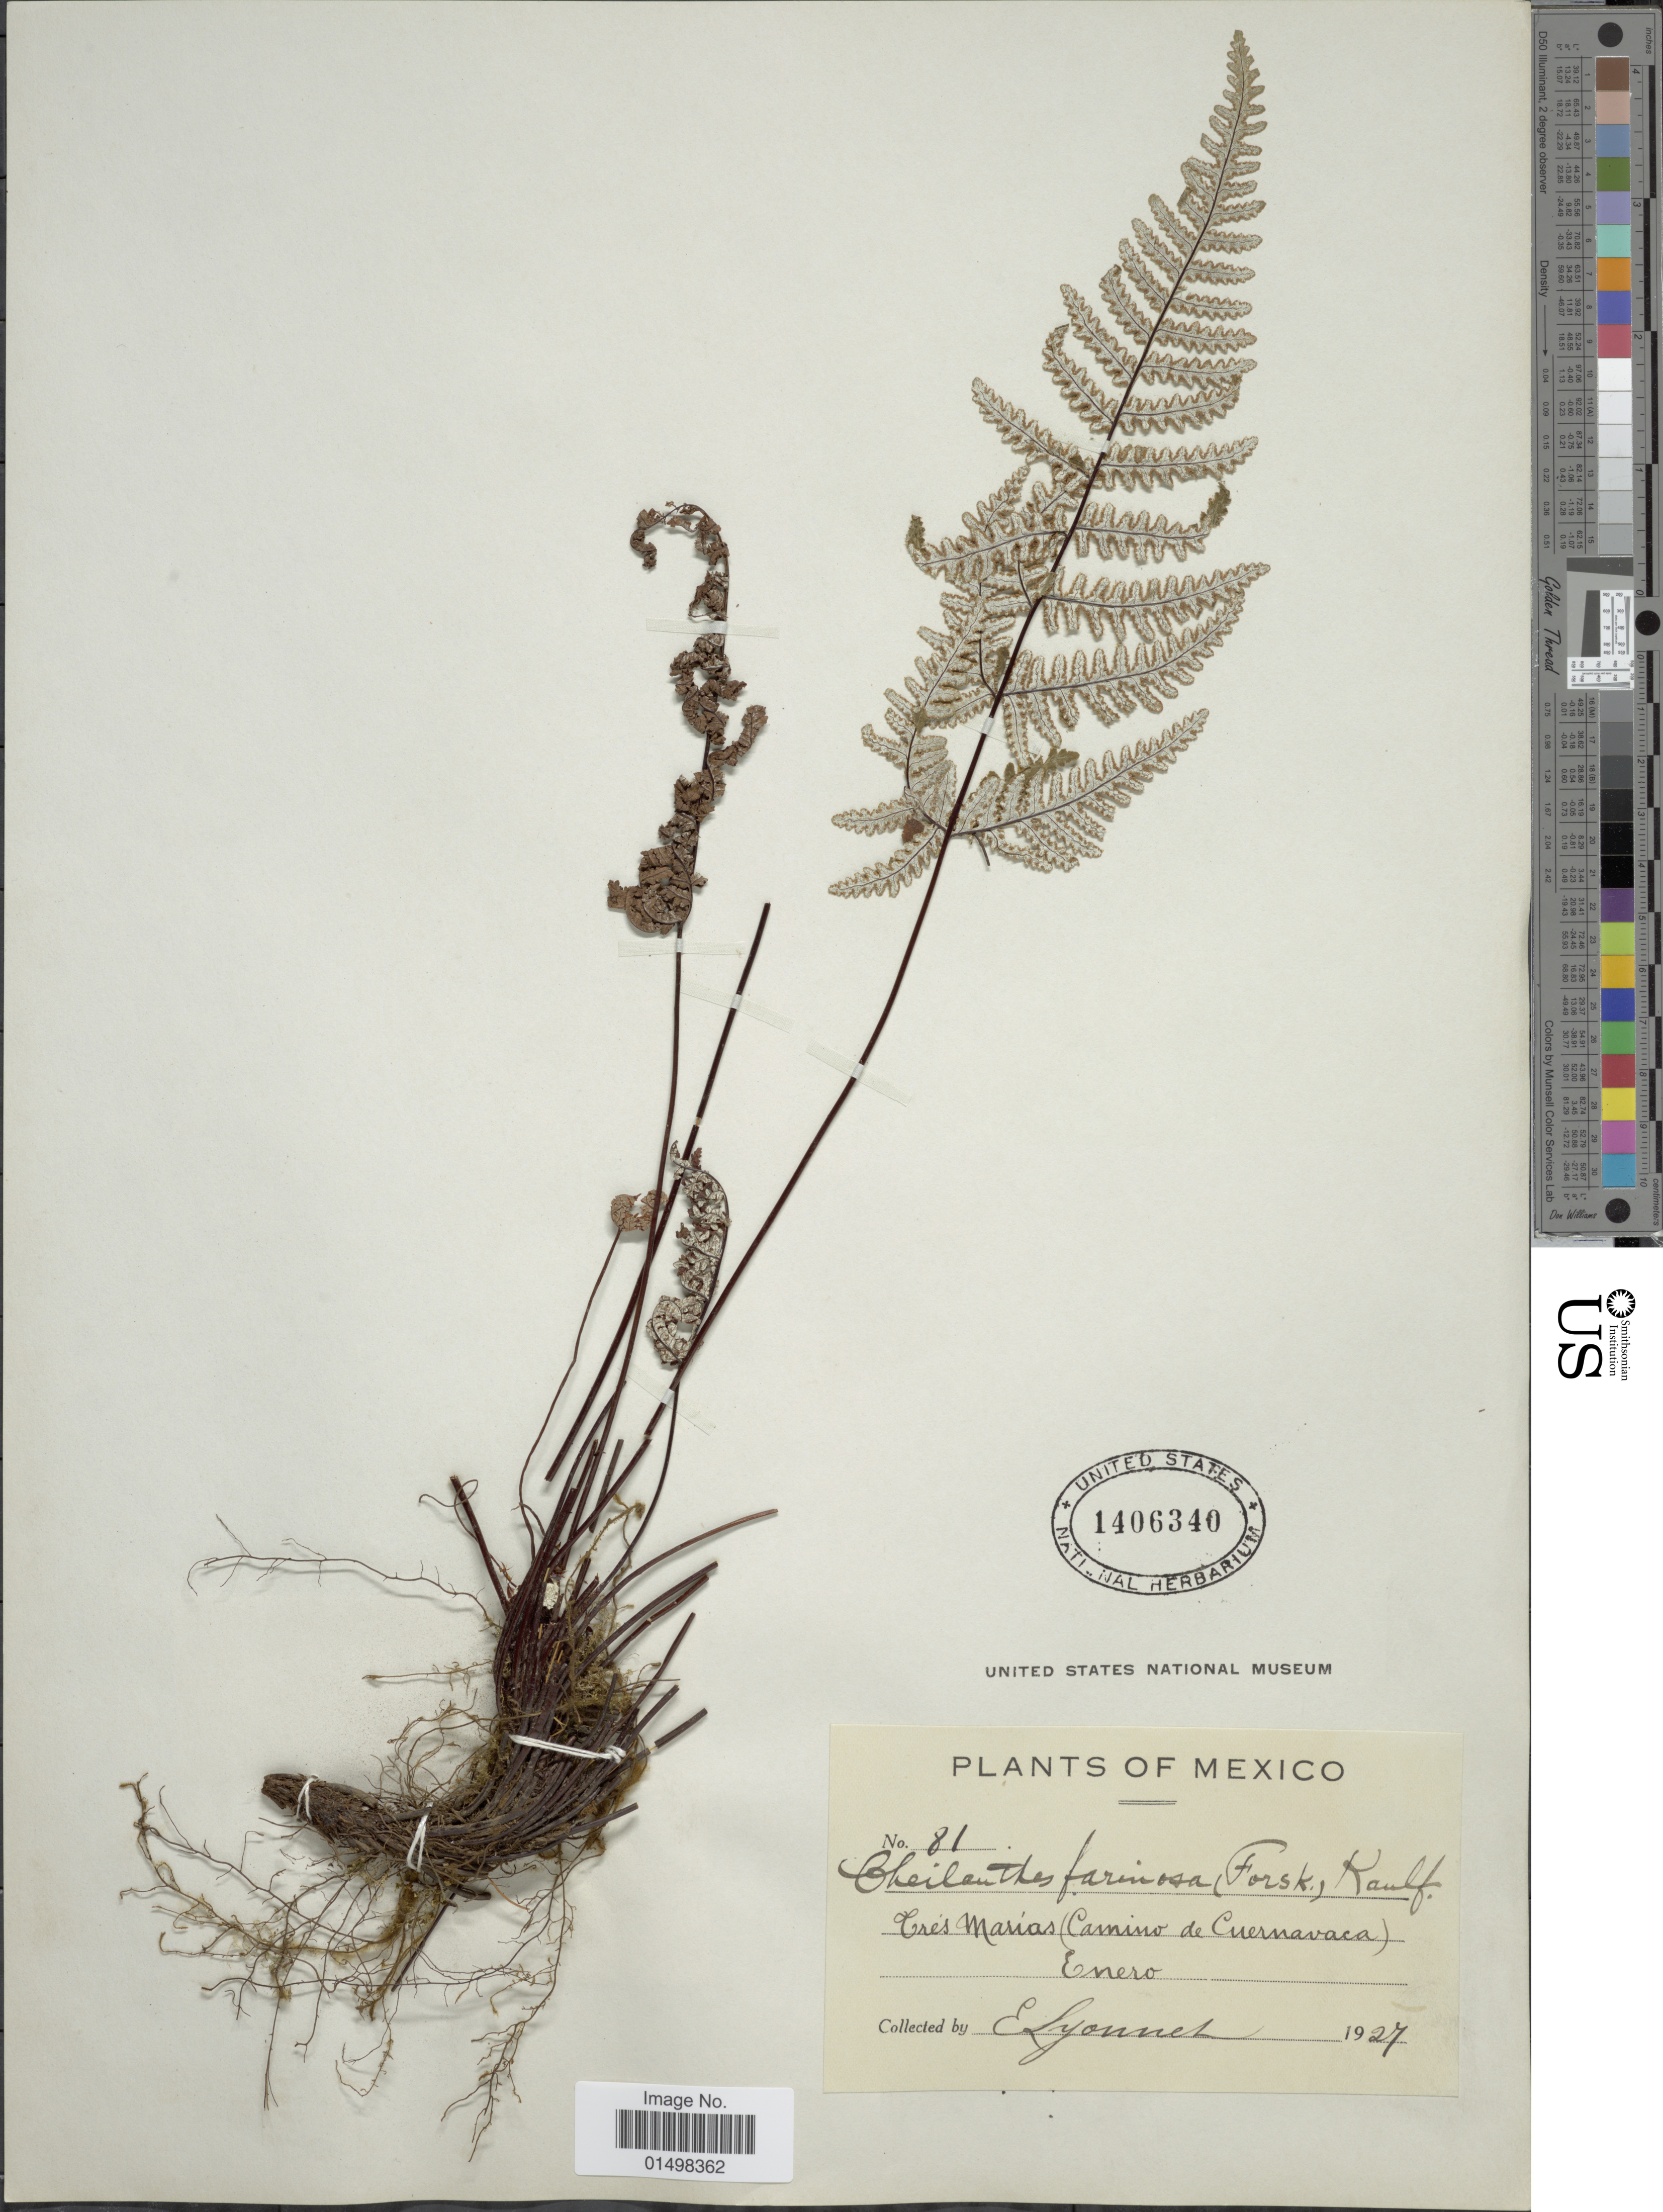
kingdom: Plantae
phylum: Tracheophyta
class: Polypodiopsida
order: Polypodiales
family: Pteridaceae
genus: Aleuritopteris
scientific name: Aleuritopteris farinosa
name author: (Forssk.) Fée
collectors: E. Lyonnet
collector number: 81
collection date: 1927-01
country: Mexico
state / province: Nayarit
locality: Tres Marias (Camino de Cuernavaca).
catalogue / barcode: US 1406340